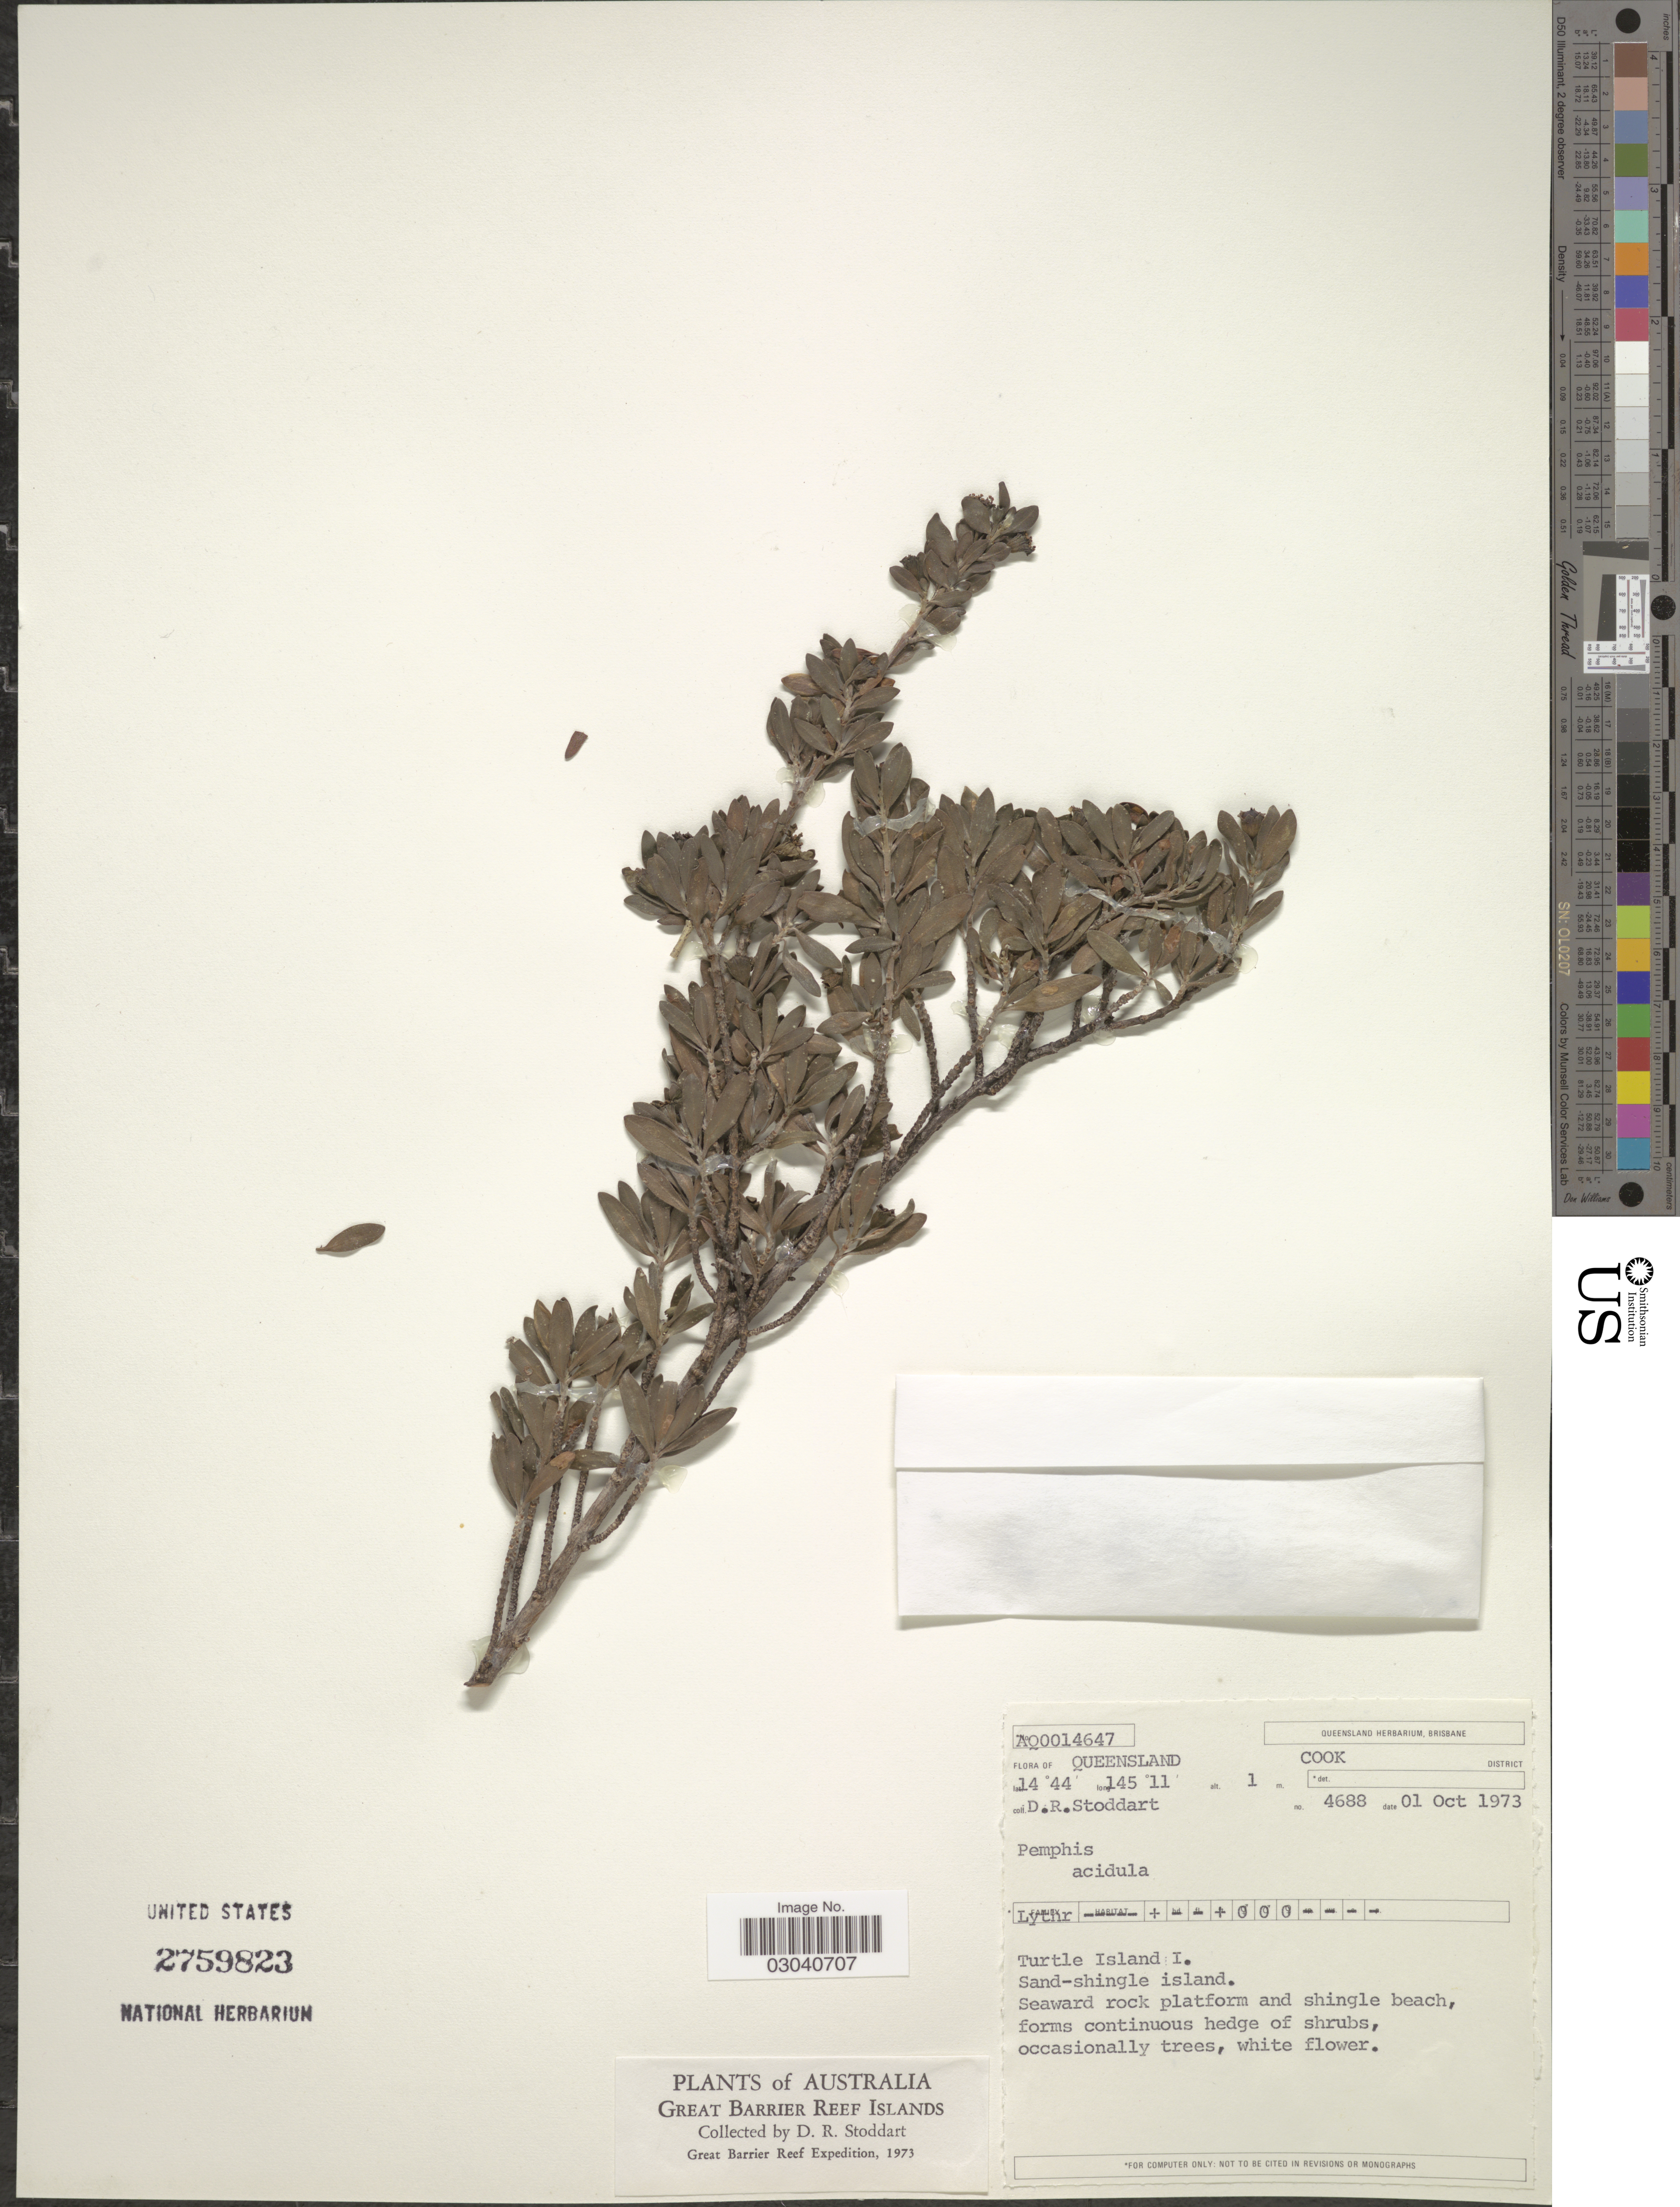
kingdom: Plantae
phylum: Tracheophyta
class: Magnoliopsida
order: Myrtales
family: Lythraceae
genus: Pemphis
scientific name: Pemphis acidula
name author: J.R. Forst. & G. Forst.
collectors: D. R. Stoddart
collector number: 4688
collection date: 1973-10-01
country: Australia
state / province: Queensland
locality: Great Barrier Reef Islands. Cook District. Turtle Island I. Sand-shingle island.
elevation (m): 1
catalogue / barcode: US 2759823